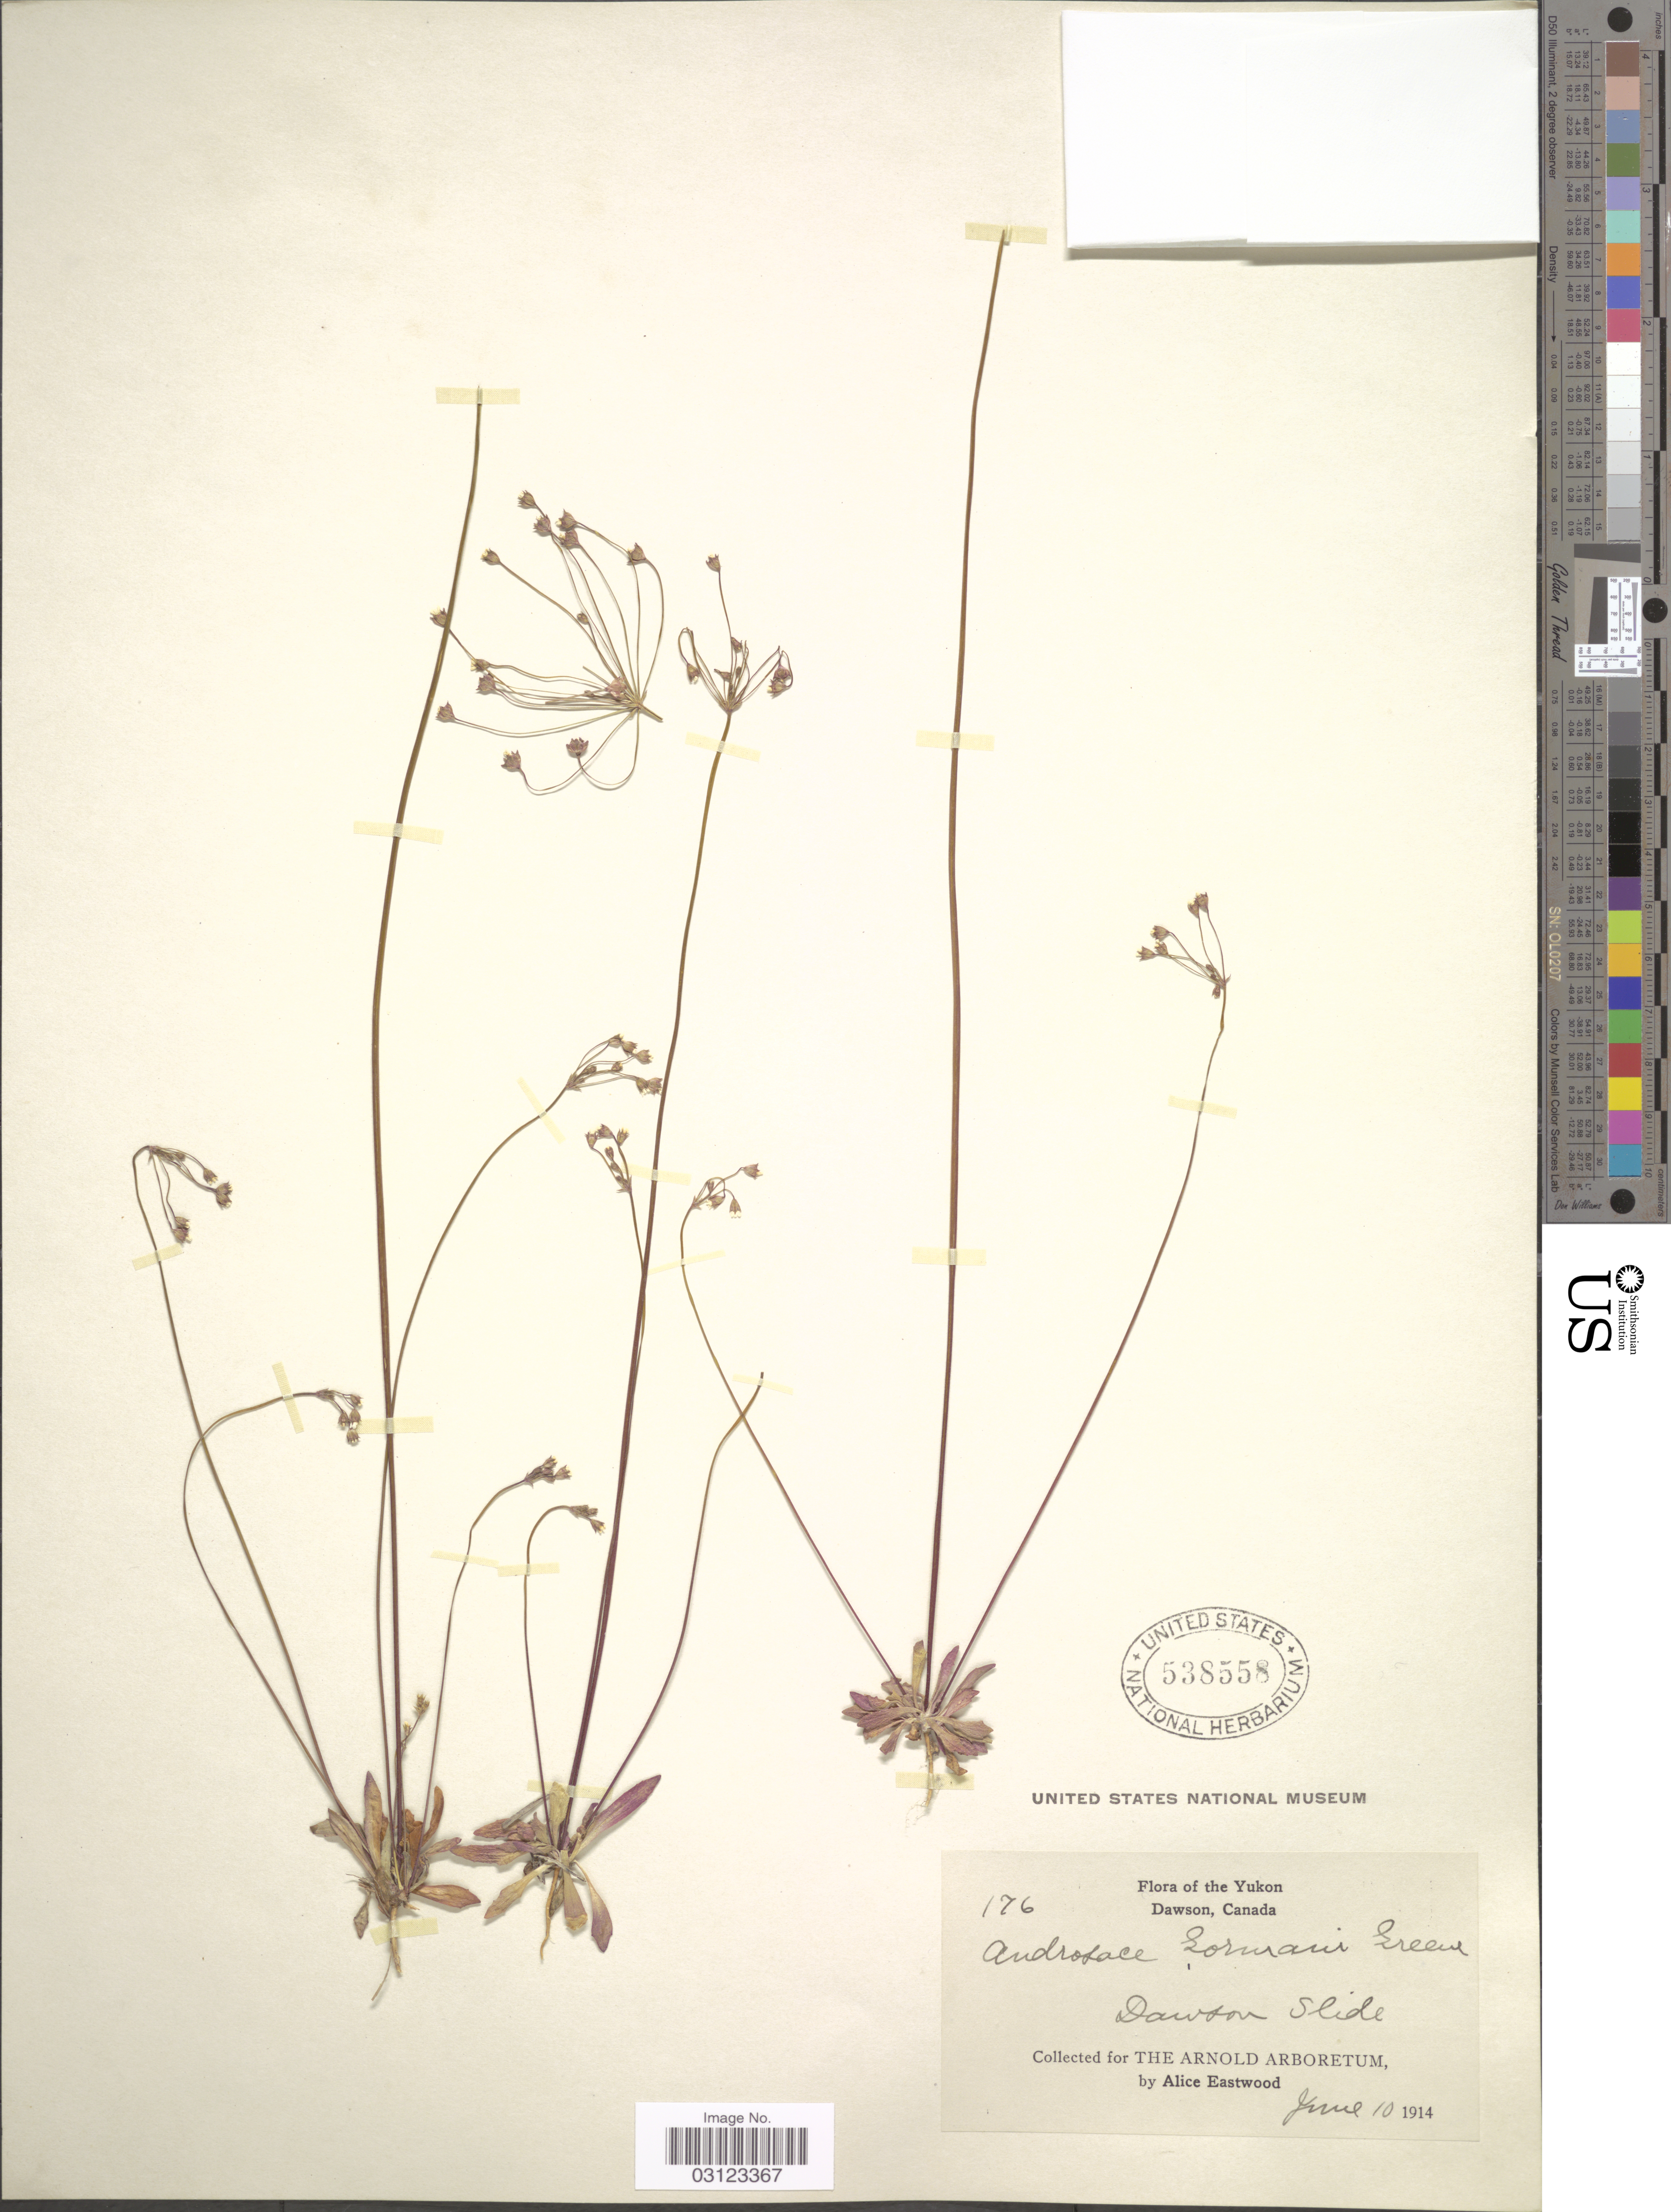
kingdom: Plantae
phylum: Tracheophyta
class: Magnoliopsida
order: Ericales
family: Primulaceae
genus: Androsace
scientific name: Androsace septentrionalis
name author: L.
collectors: A. Eastwood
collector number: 176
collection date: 1914-06-10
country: Canada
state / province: Yukon Territory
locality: Dawson. Dawson Slide.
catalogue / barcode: US 538558